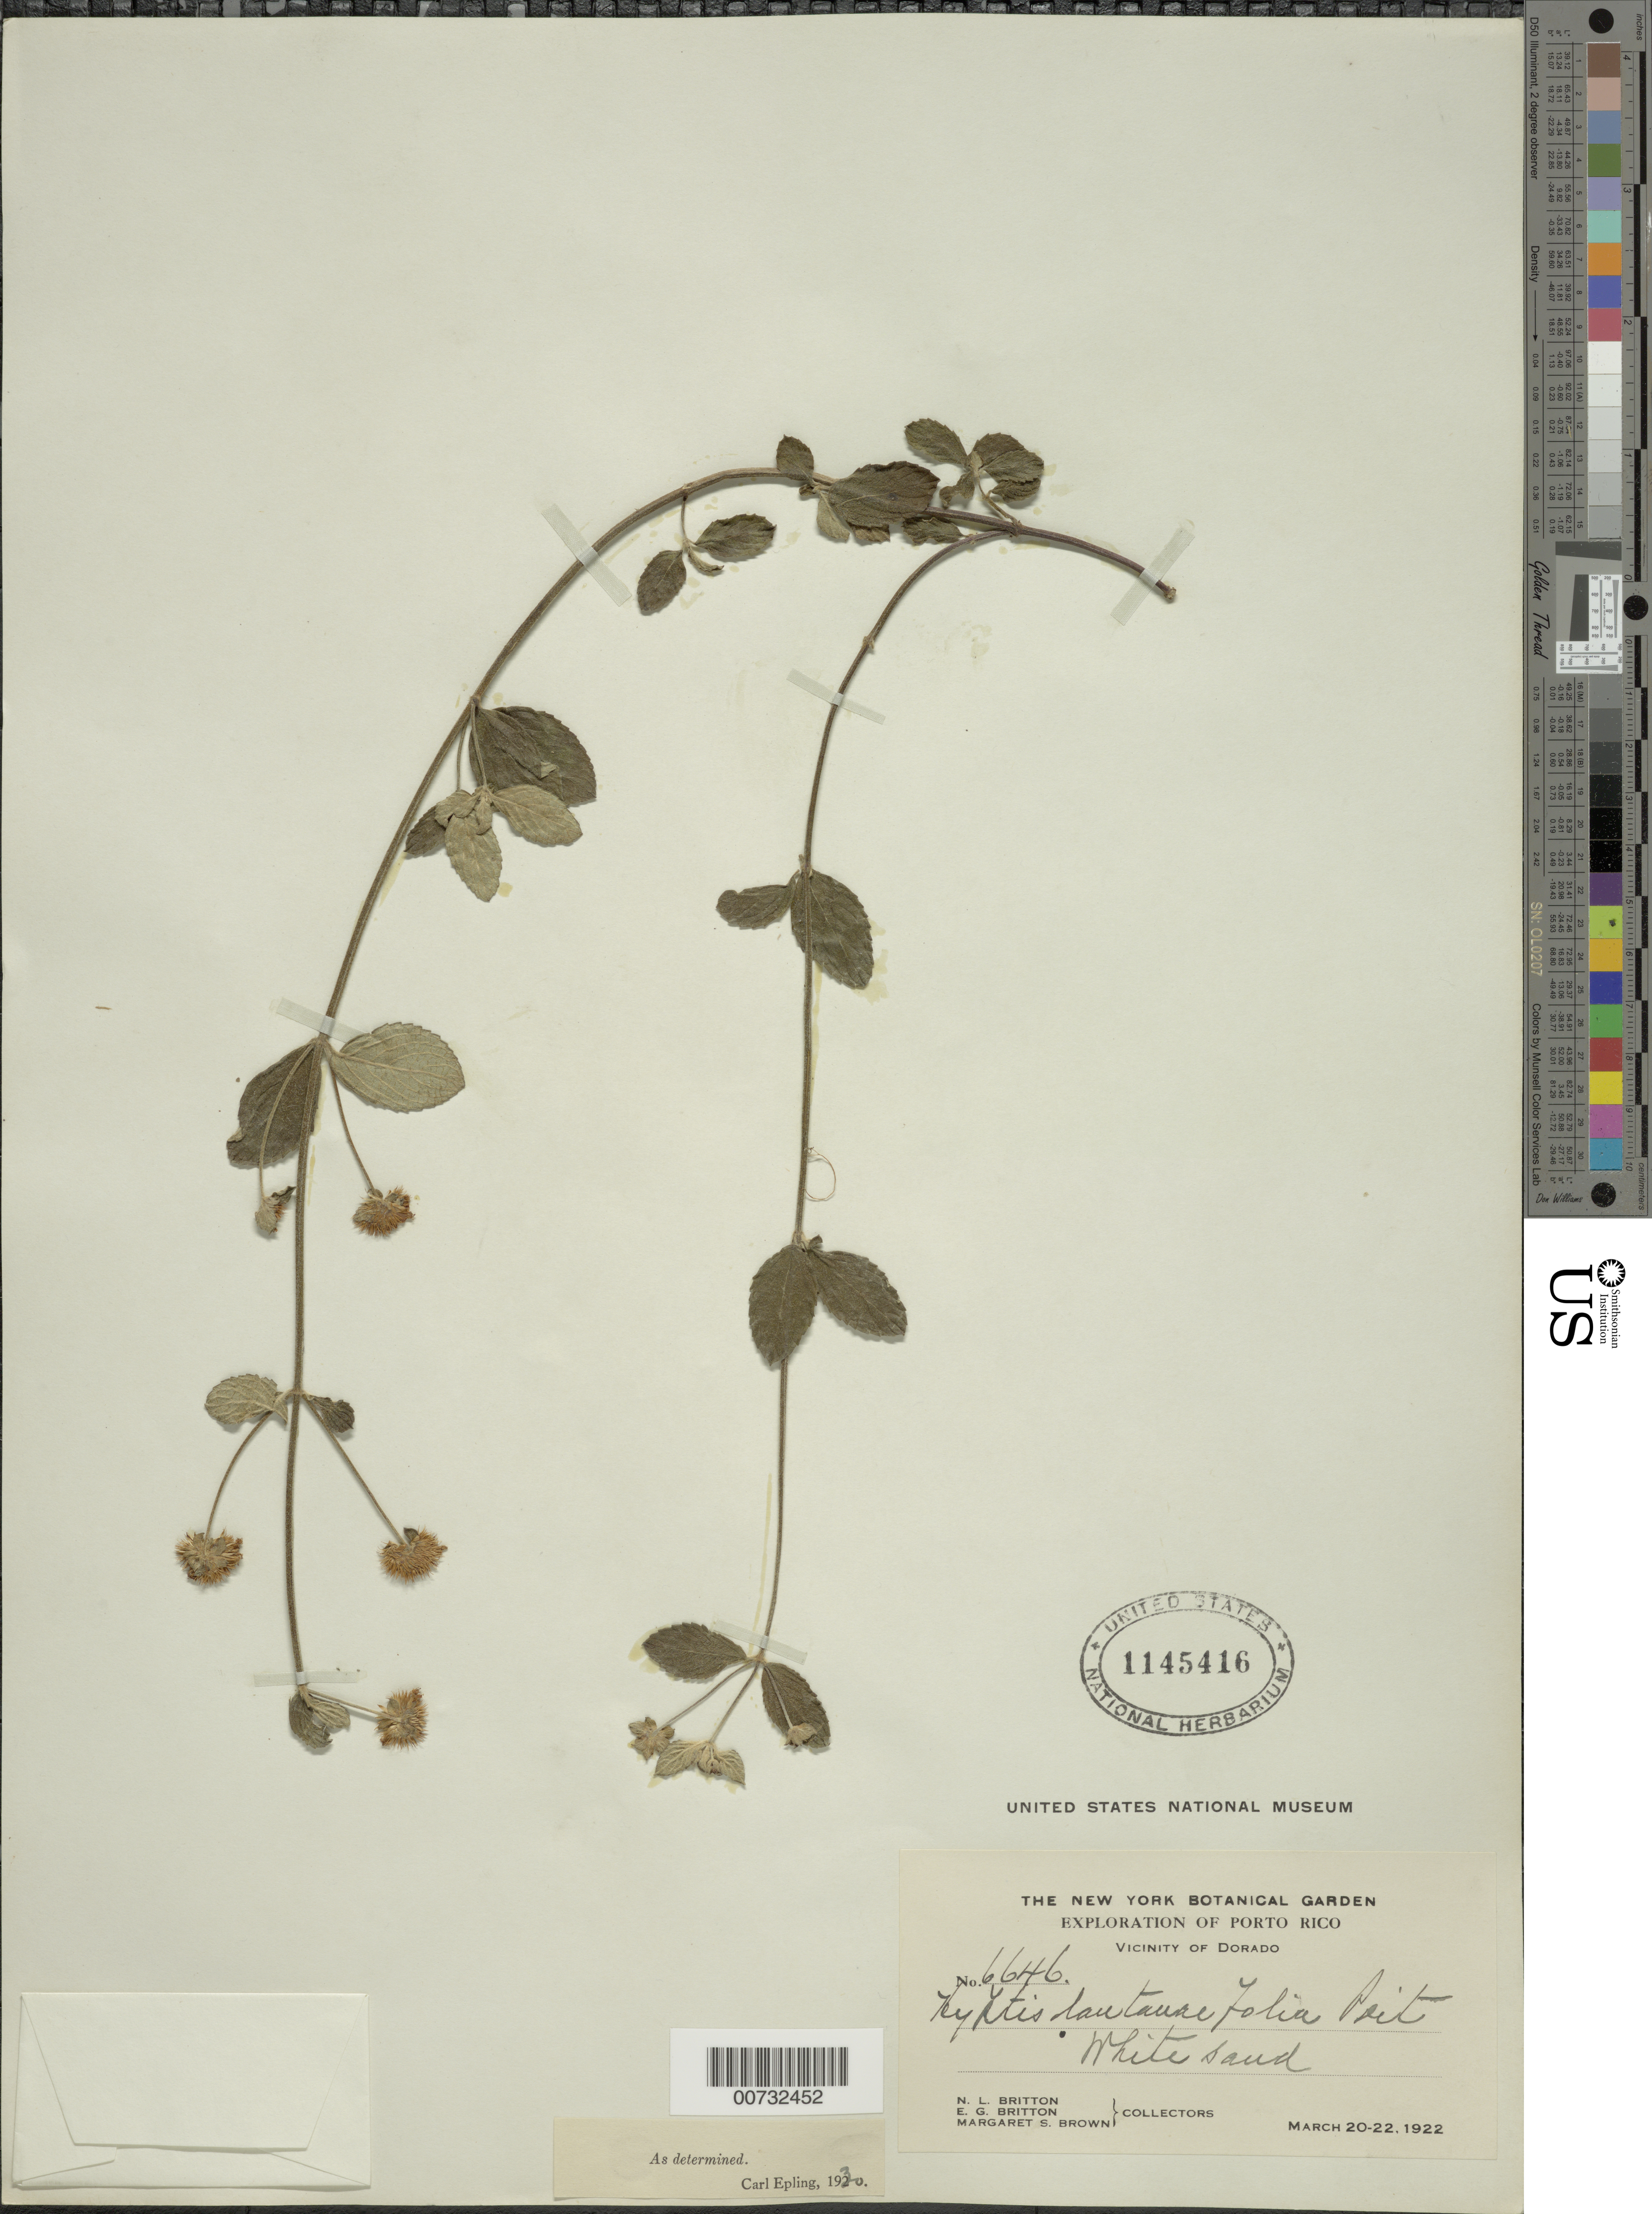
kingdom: Plantae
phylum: Tracheophyta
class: Magnoliopsida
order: Lamiales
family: Lamiaceae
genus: Hyptis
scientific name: Hyptis lantanifolia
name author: Poit.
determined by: Epling, C. C.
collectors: N. Britton, E. G. Britton & M. S. Brown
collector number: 6646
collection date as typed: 20 Mar 1922 to 22 Mar 1922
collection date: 1922-03-20/1922-03-22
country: Puerto Rico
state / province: Dorado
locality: Dorado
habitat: White sand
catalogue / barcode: US 1145416